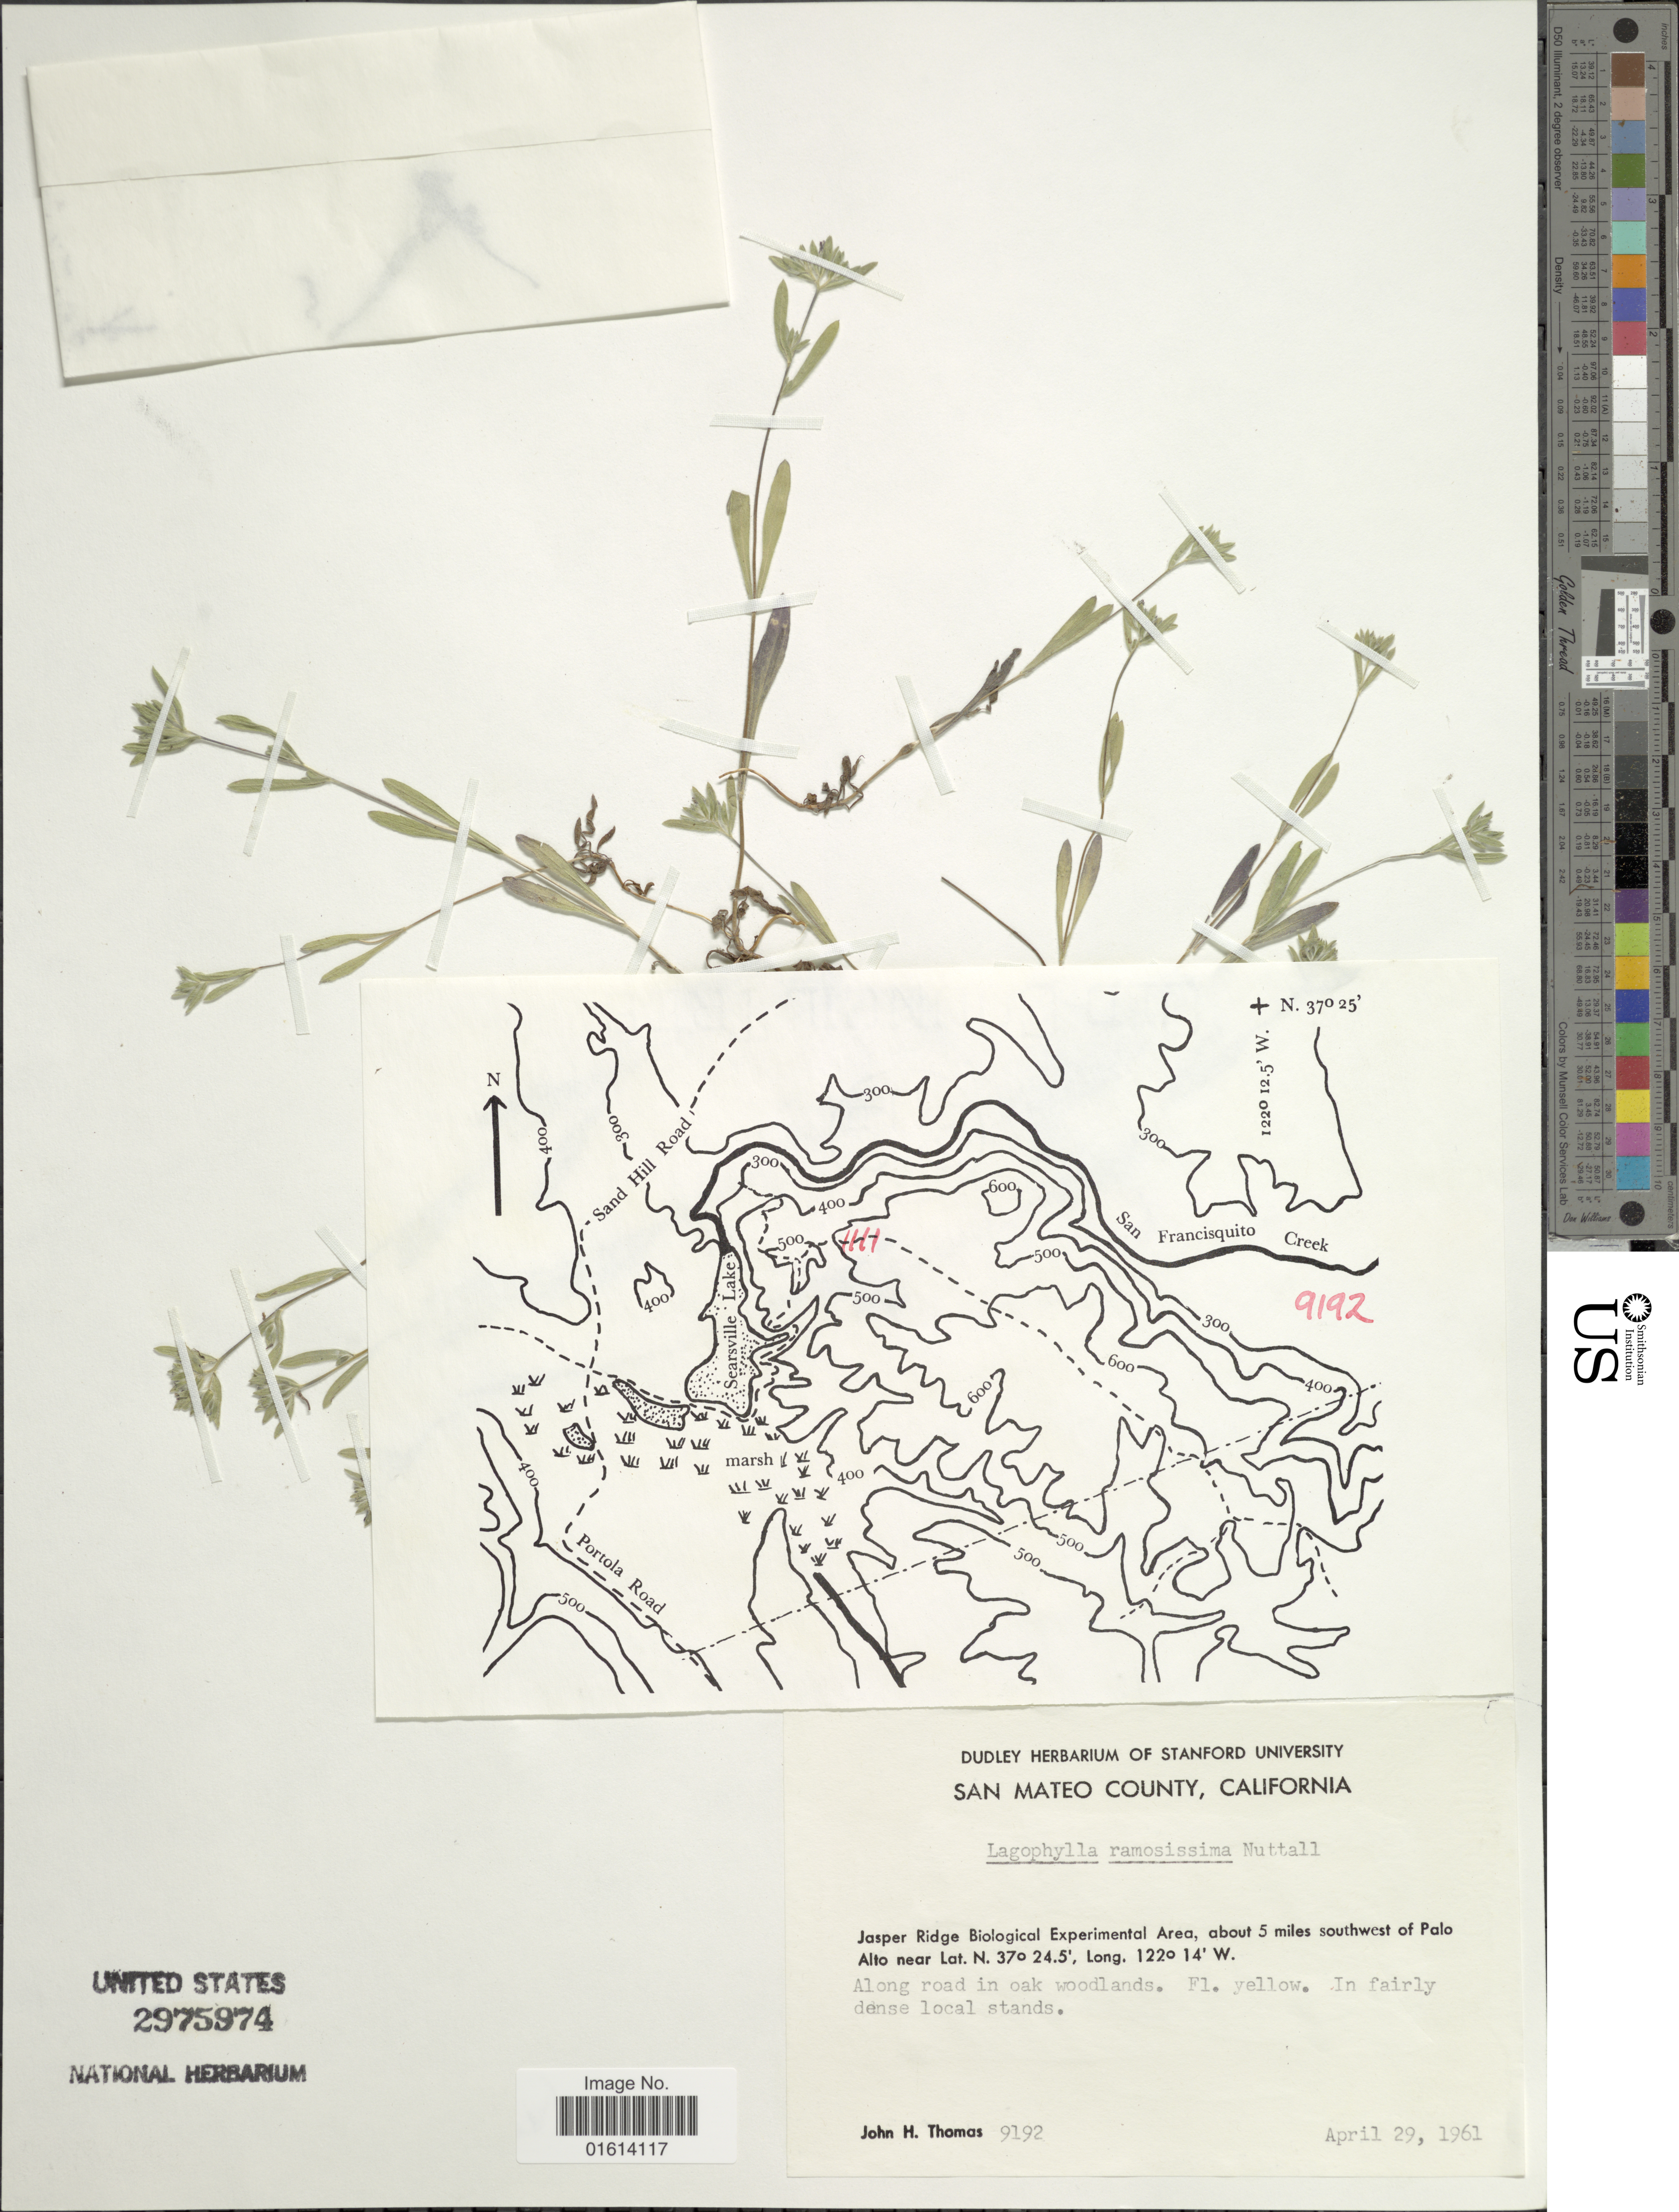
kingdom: Plantae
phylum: Tracheophyta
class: Magnoliopsida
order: Asterales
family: Asteraceae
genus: Lagophylla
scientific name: Lagophylla ramosissima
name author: Nutt.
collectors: J. H. Thomas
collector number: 9192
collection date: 1961-04-29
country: United States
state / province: California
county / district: San Mateo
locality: San Mateo County, Jasper Ridge Biological Experimental Area, about 5 miles southwest of Palo Alto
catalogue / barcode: US 2975974